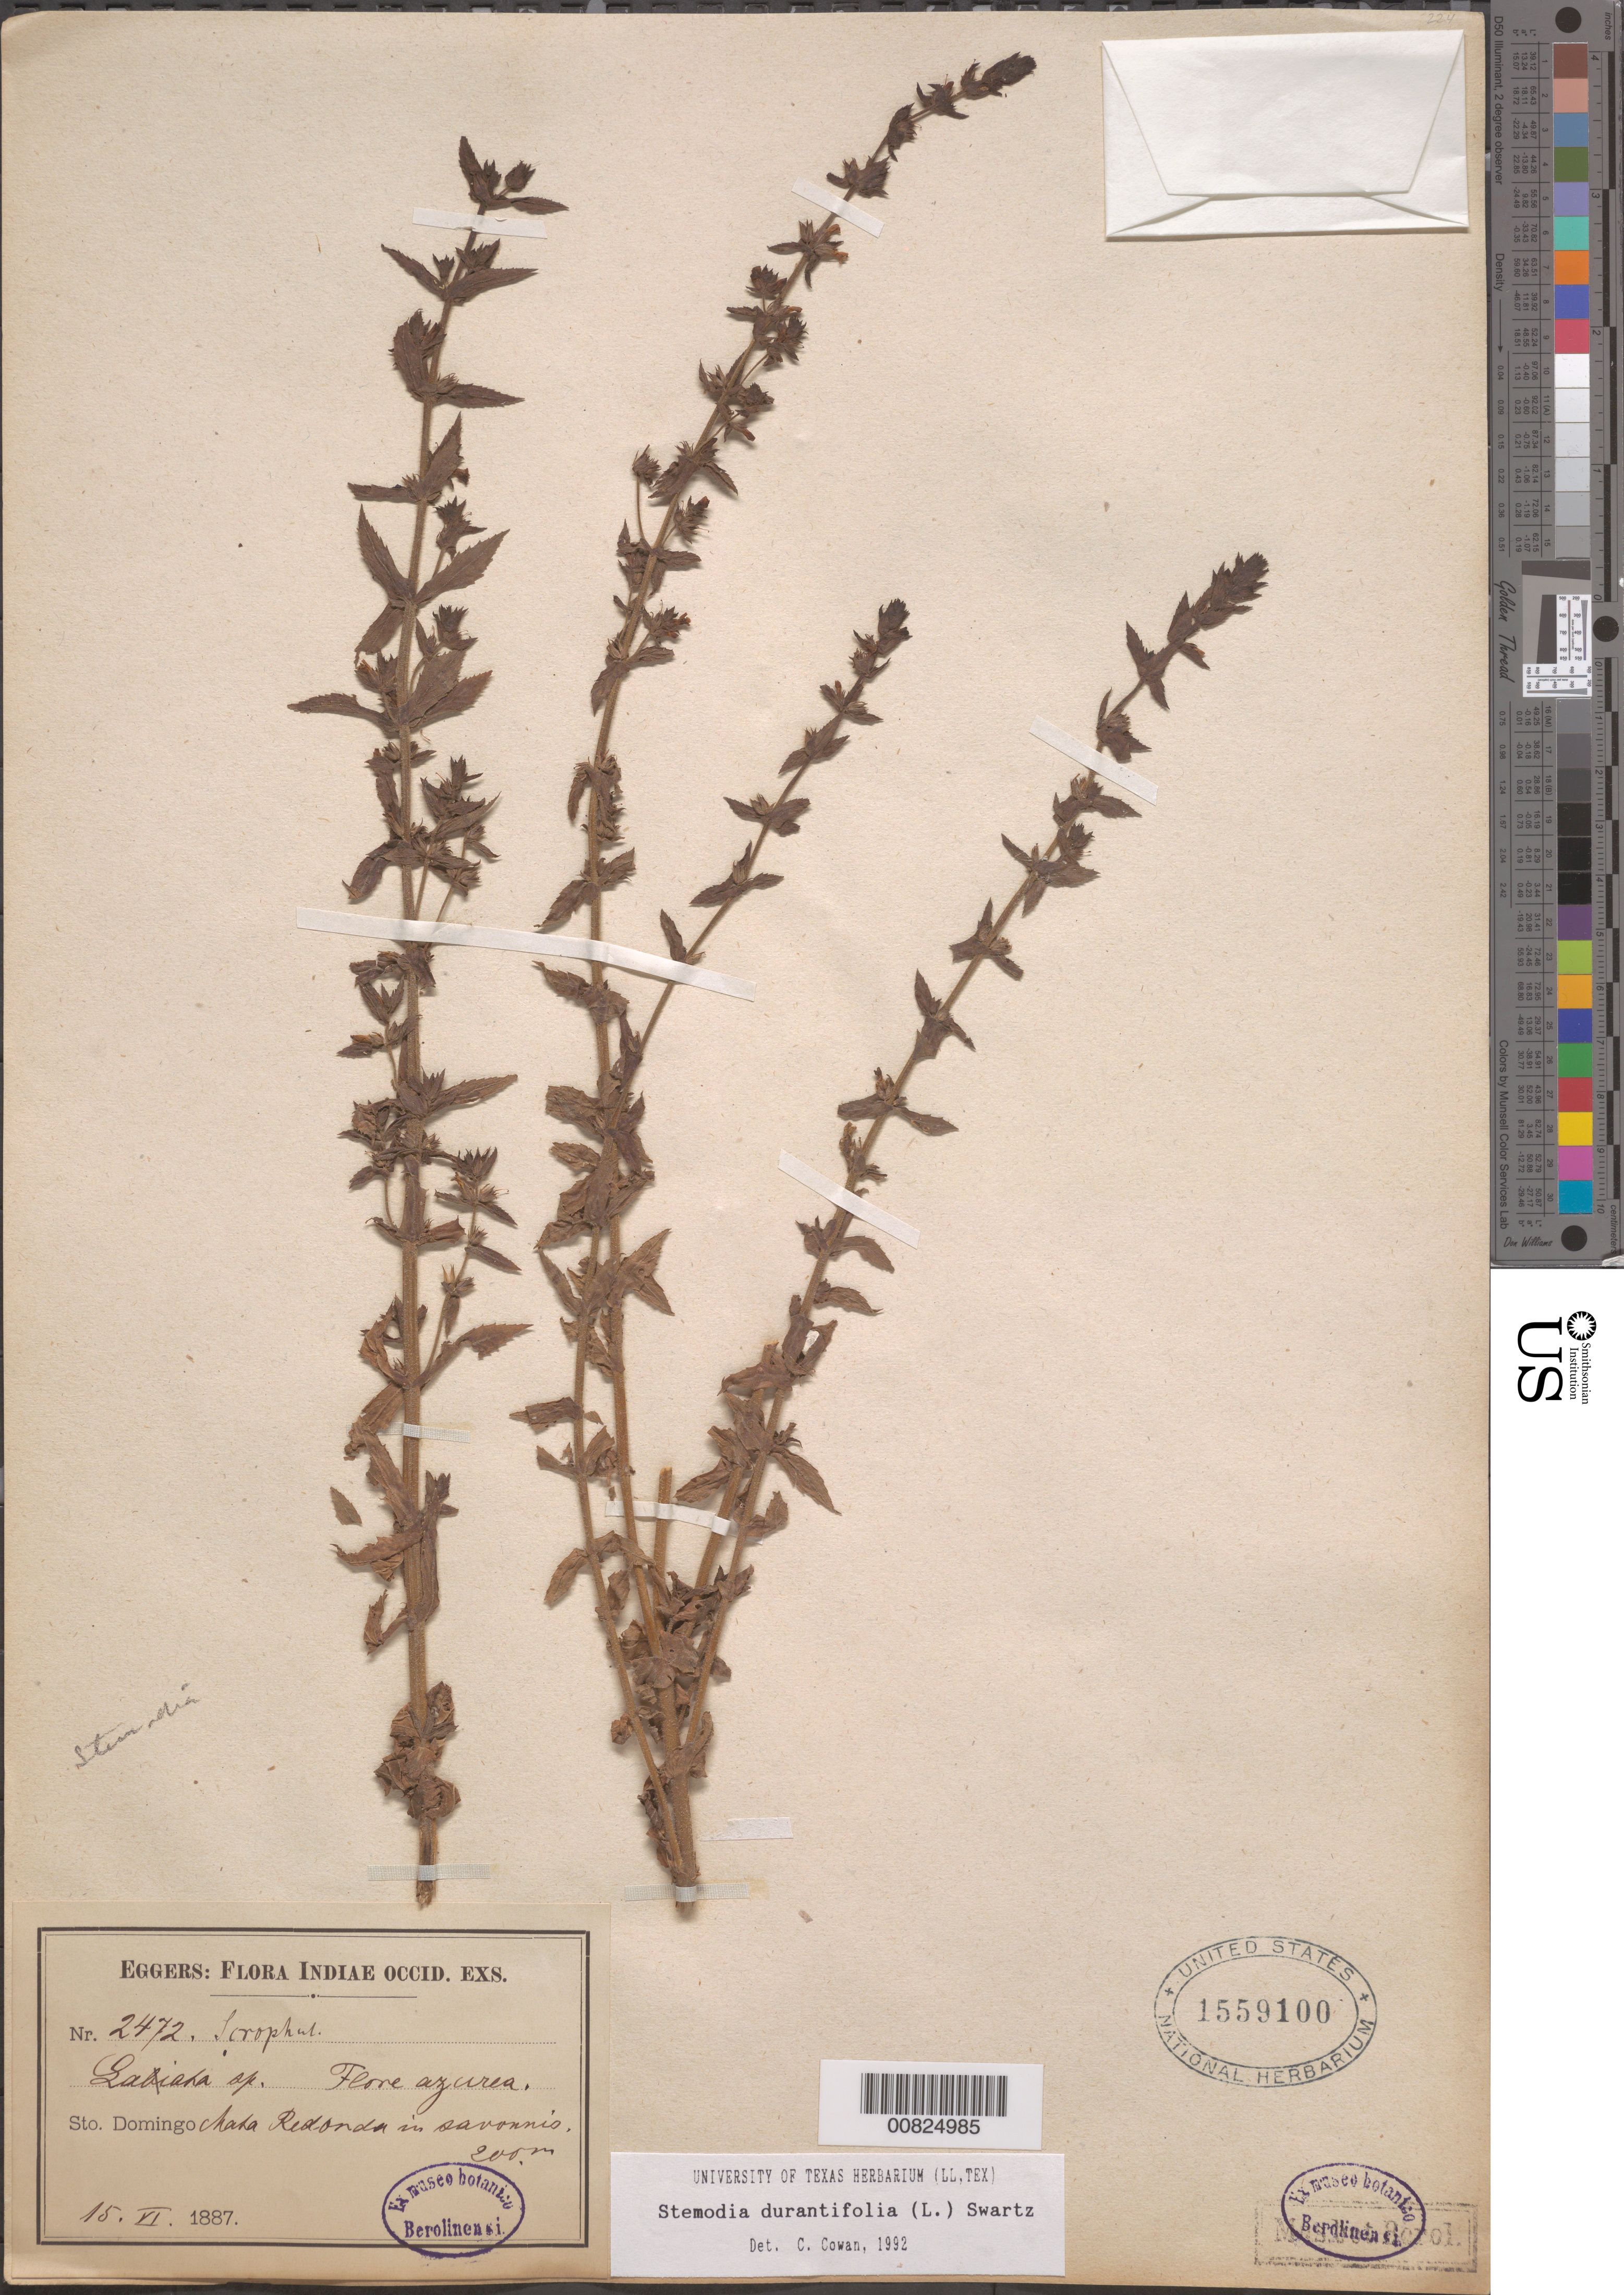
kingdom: Plantae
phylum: Tracheophyta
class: Magnoliopsida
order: Lamiales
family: Plantaginaceae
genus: Stemodia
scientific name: Stemodia durantifolia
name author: (L.) Sw.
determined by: Cowan, C.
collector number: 2472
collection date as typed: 15 Jun 1887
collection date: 1887-06-15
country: Dominican Republic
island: Hispaniola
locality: Maha Redonda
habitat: In savanas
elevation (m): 200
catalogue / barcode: US 1559100